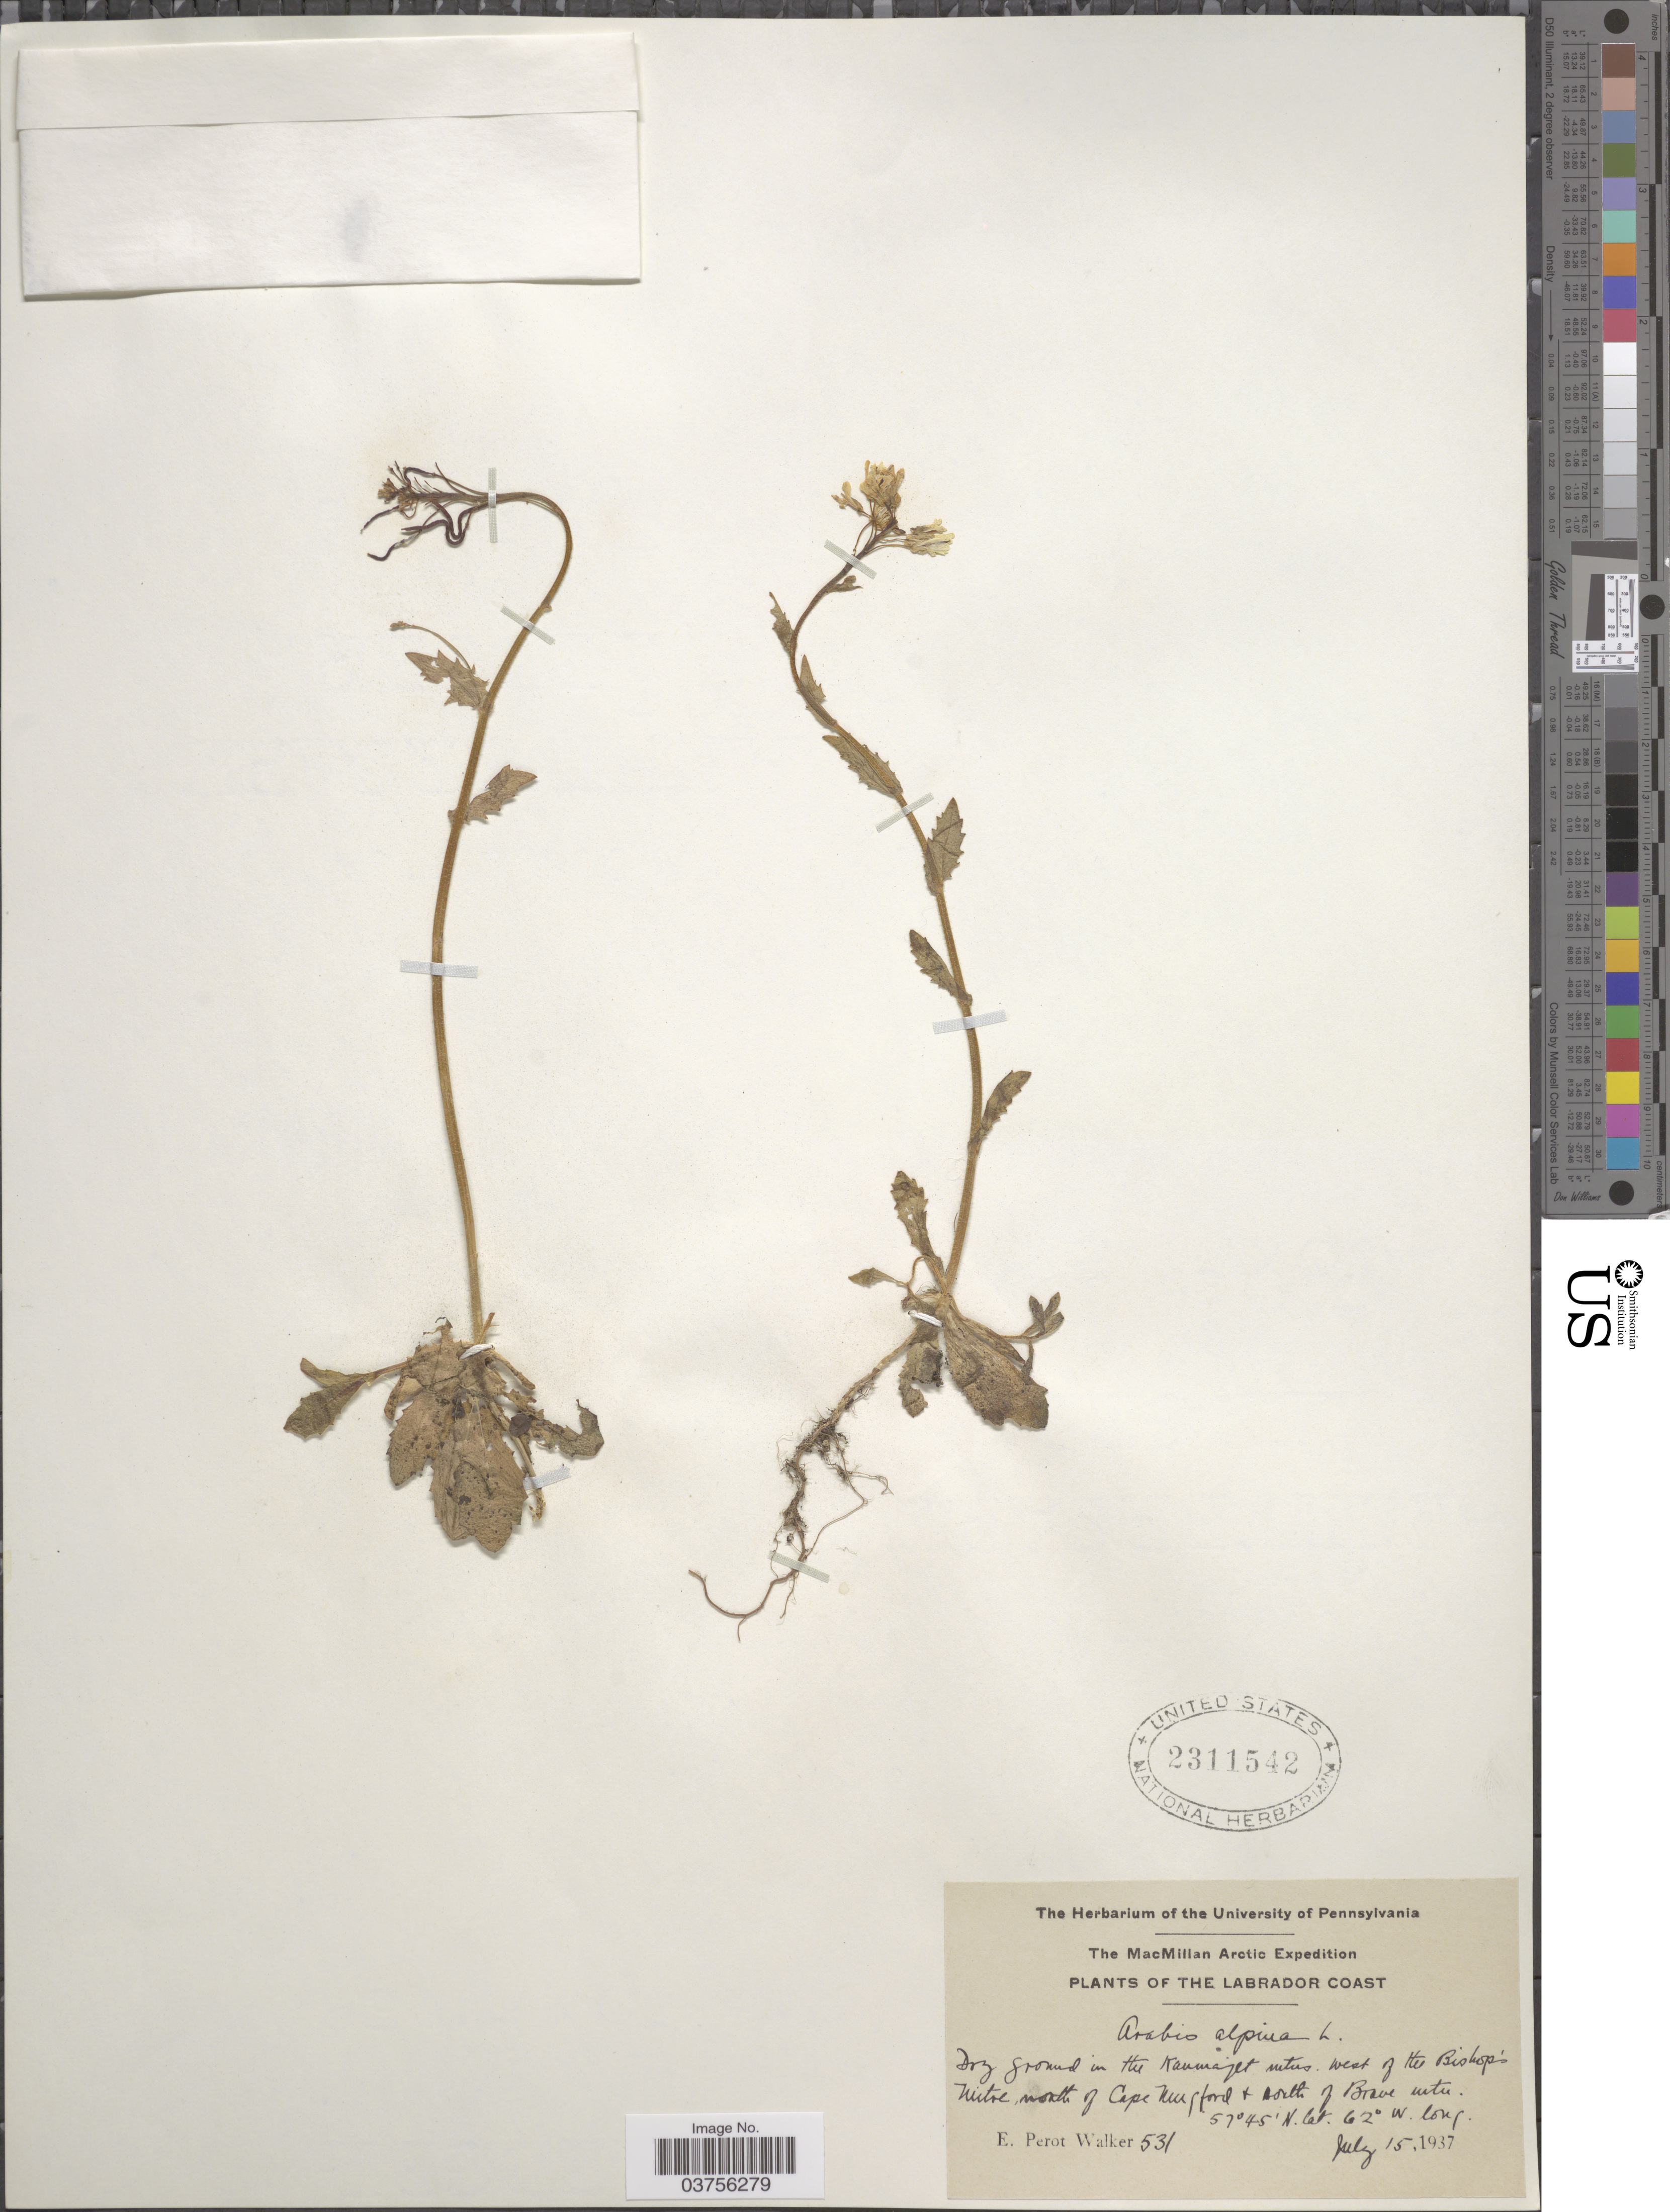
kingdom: Plantae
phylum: Tracheophyta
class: Magnoliopsida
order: Brassicales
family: Brassicaceae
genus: Arabis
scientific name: Arabis alpina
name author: L.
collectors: E. Walker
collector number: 531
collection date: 1937-07-15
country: Canada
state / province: Newfoundland and Labrador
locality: The Labrador Coast. Dry ground in the Kaumajet mtns. west of the Bishop's Mitre, north of Cape Mugford & south of Brave mtn.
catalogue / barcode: US 2311542